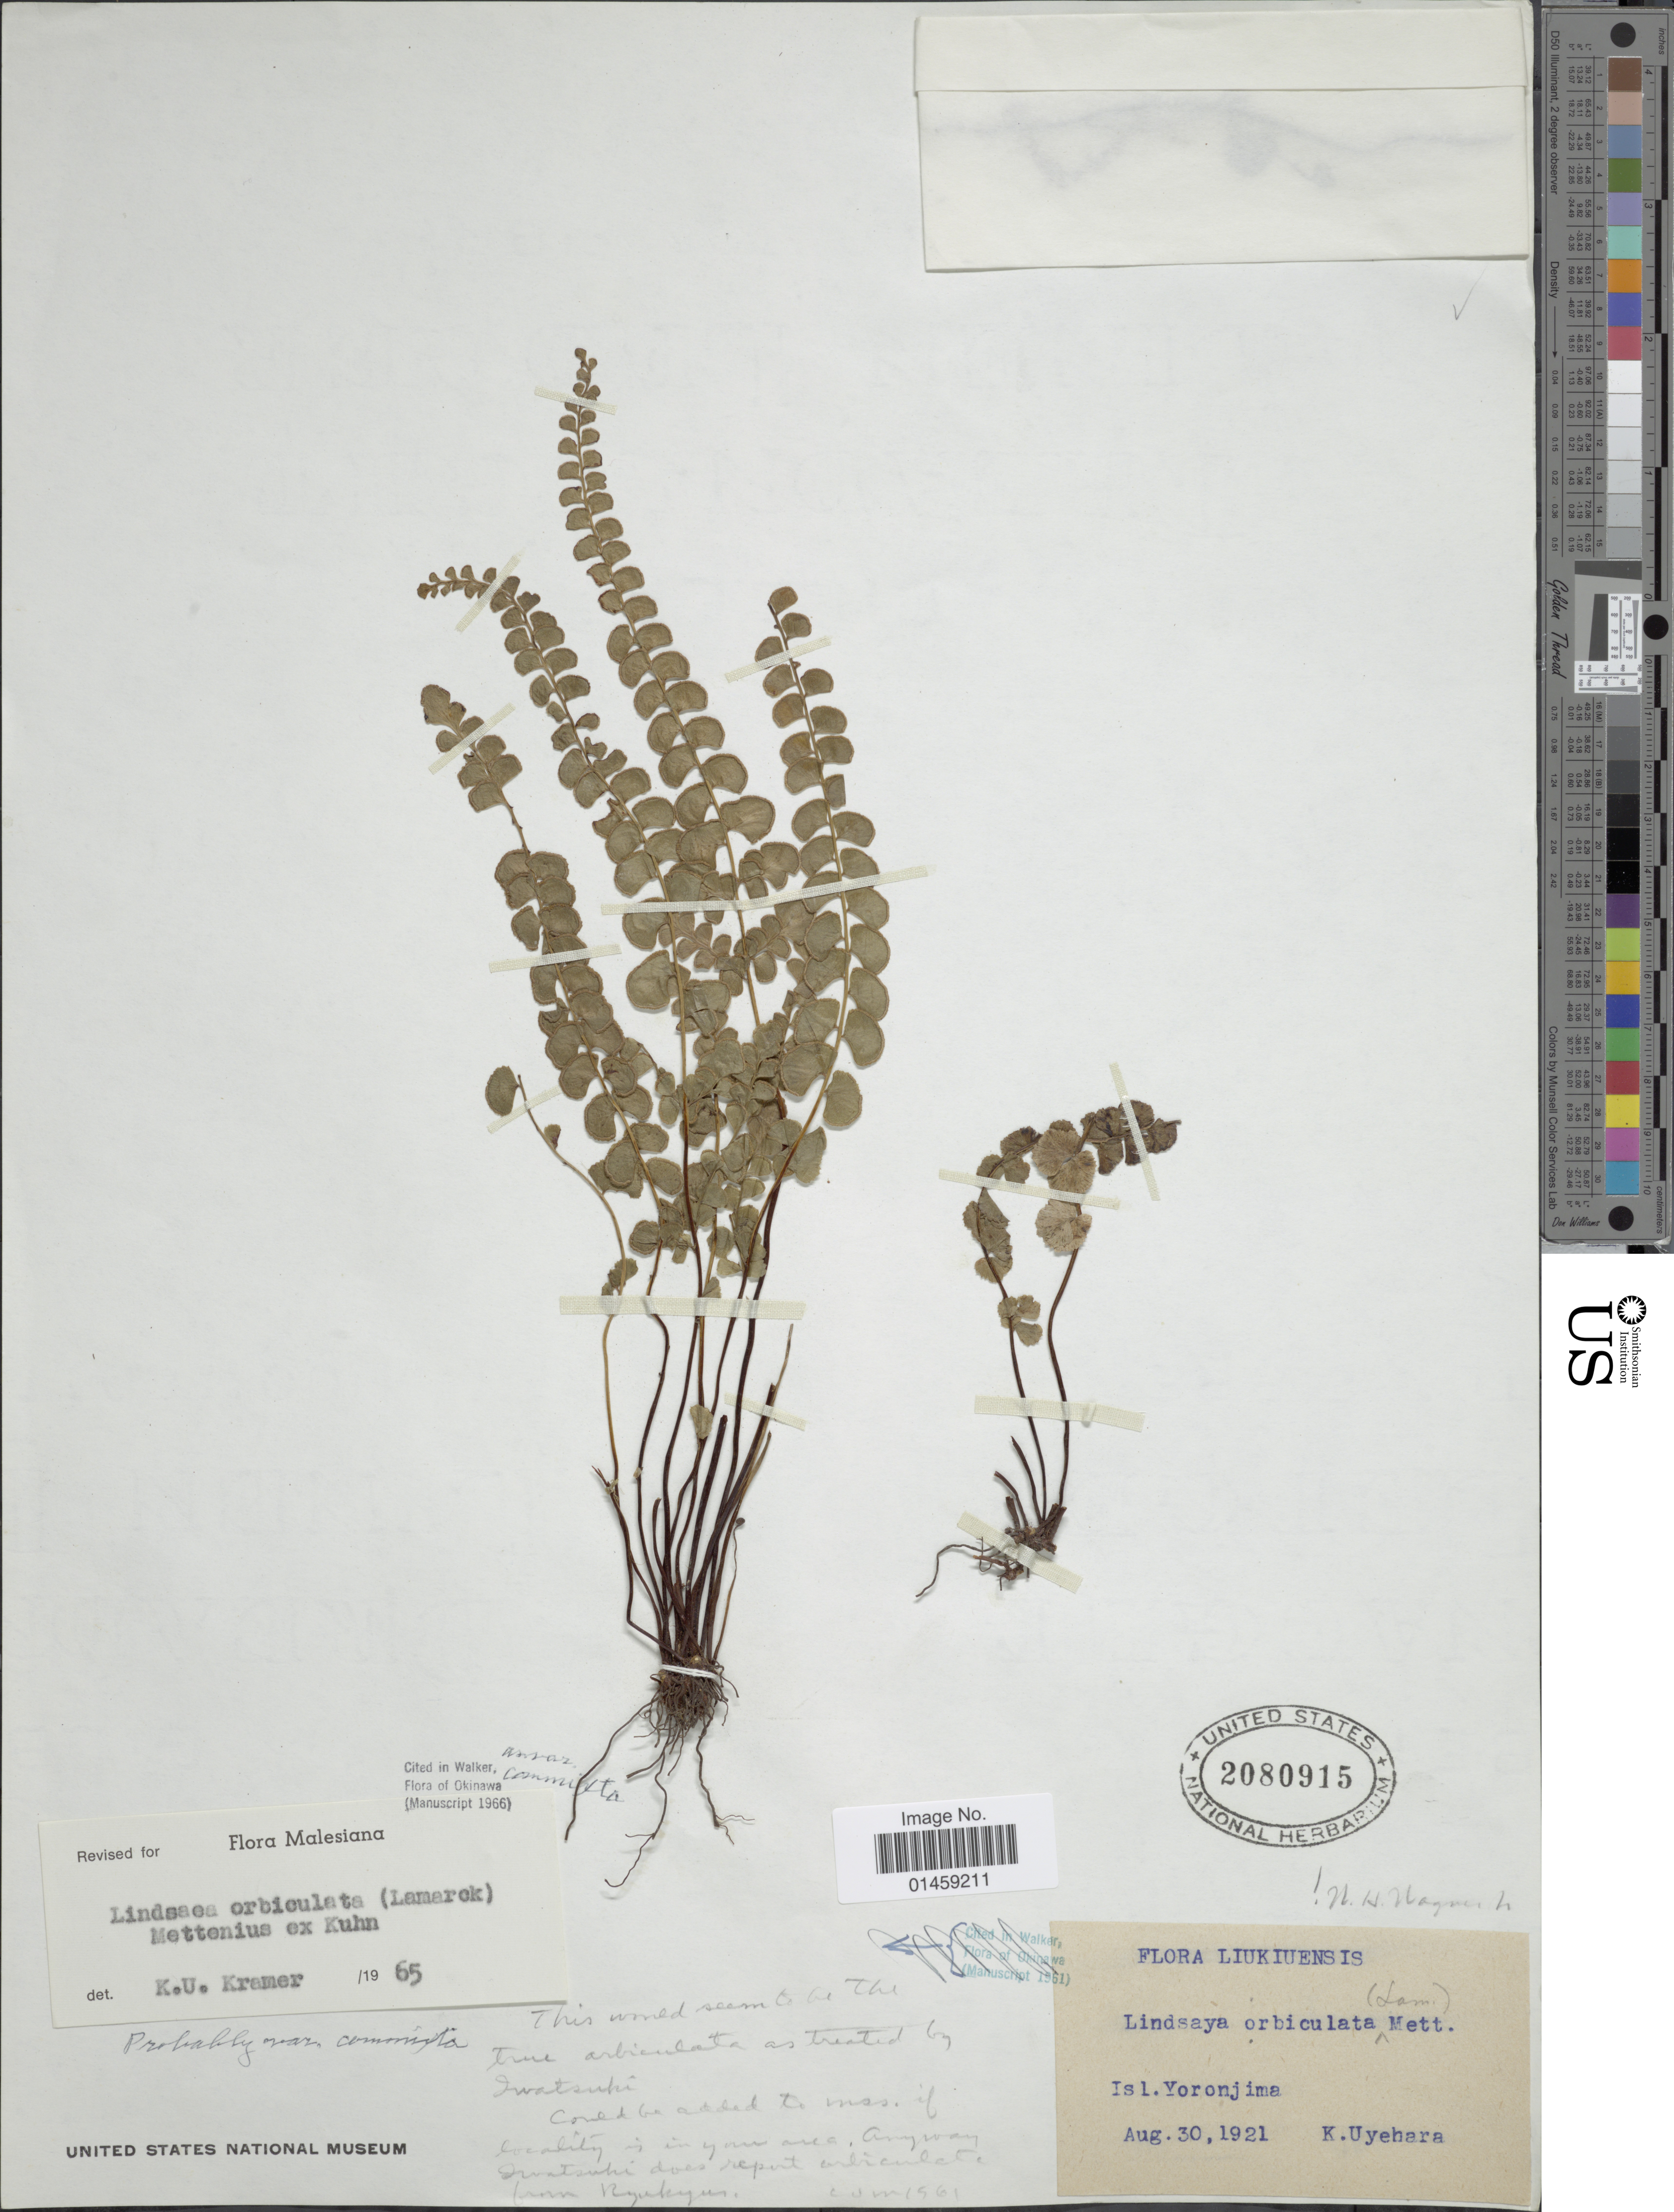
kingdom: Plantae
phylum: Tracheophyta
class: Polypodiopsida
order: Polypodiales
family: Lindsaeaceae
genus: Lindsaea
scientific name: Lindsaea orbiculata var. commixta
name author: (Tagawa) K.U. Kramer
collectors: K. Uyehara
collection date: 1921-08-30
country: Japan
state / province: Kagosima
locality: Liukiuensis. Isl. Yoronjima.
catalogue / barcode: US 2080915